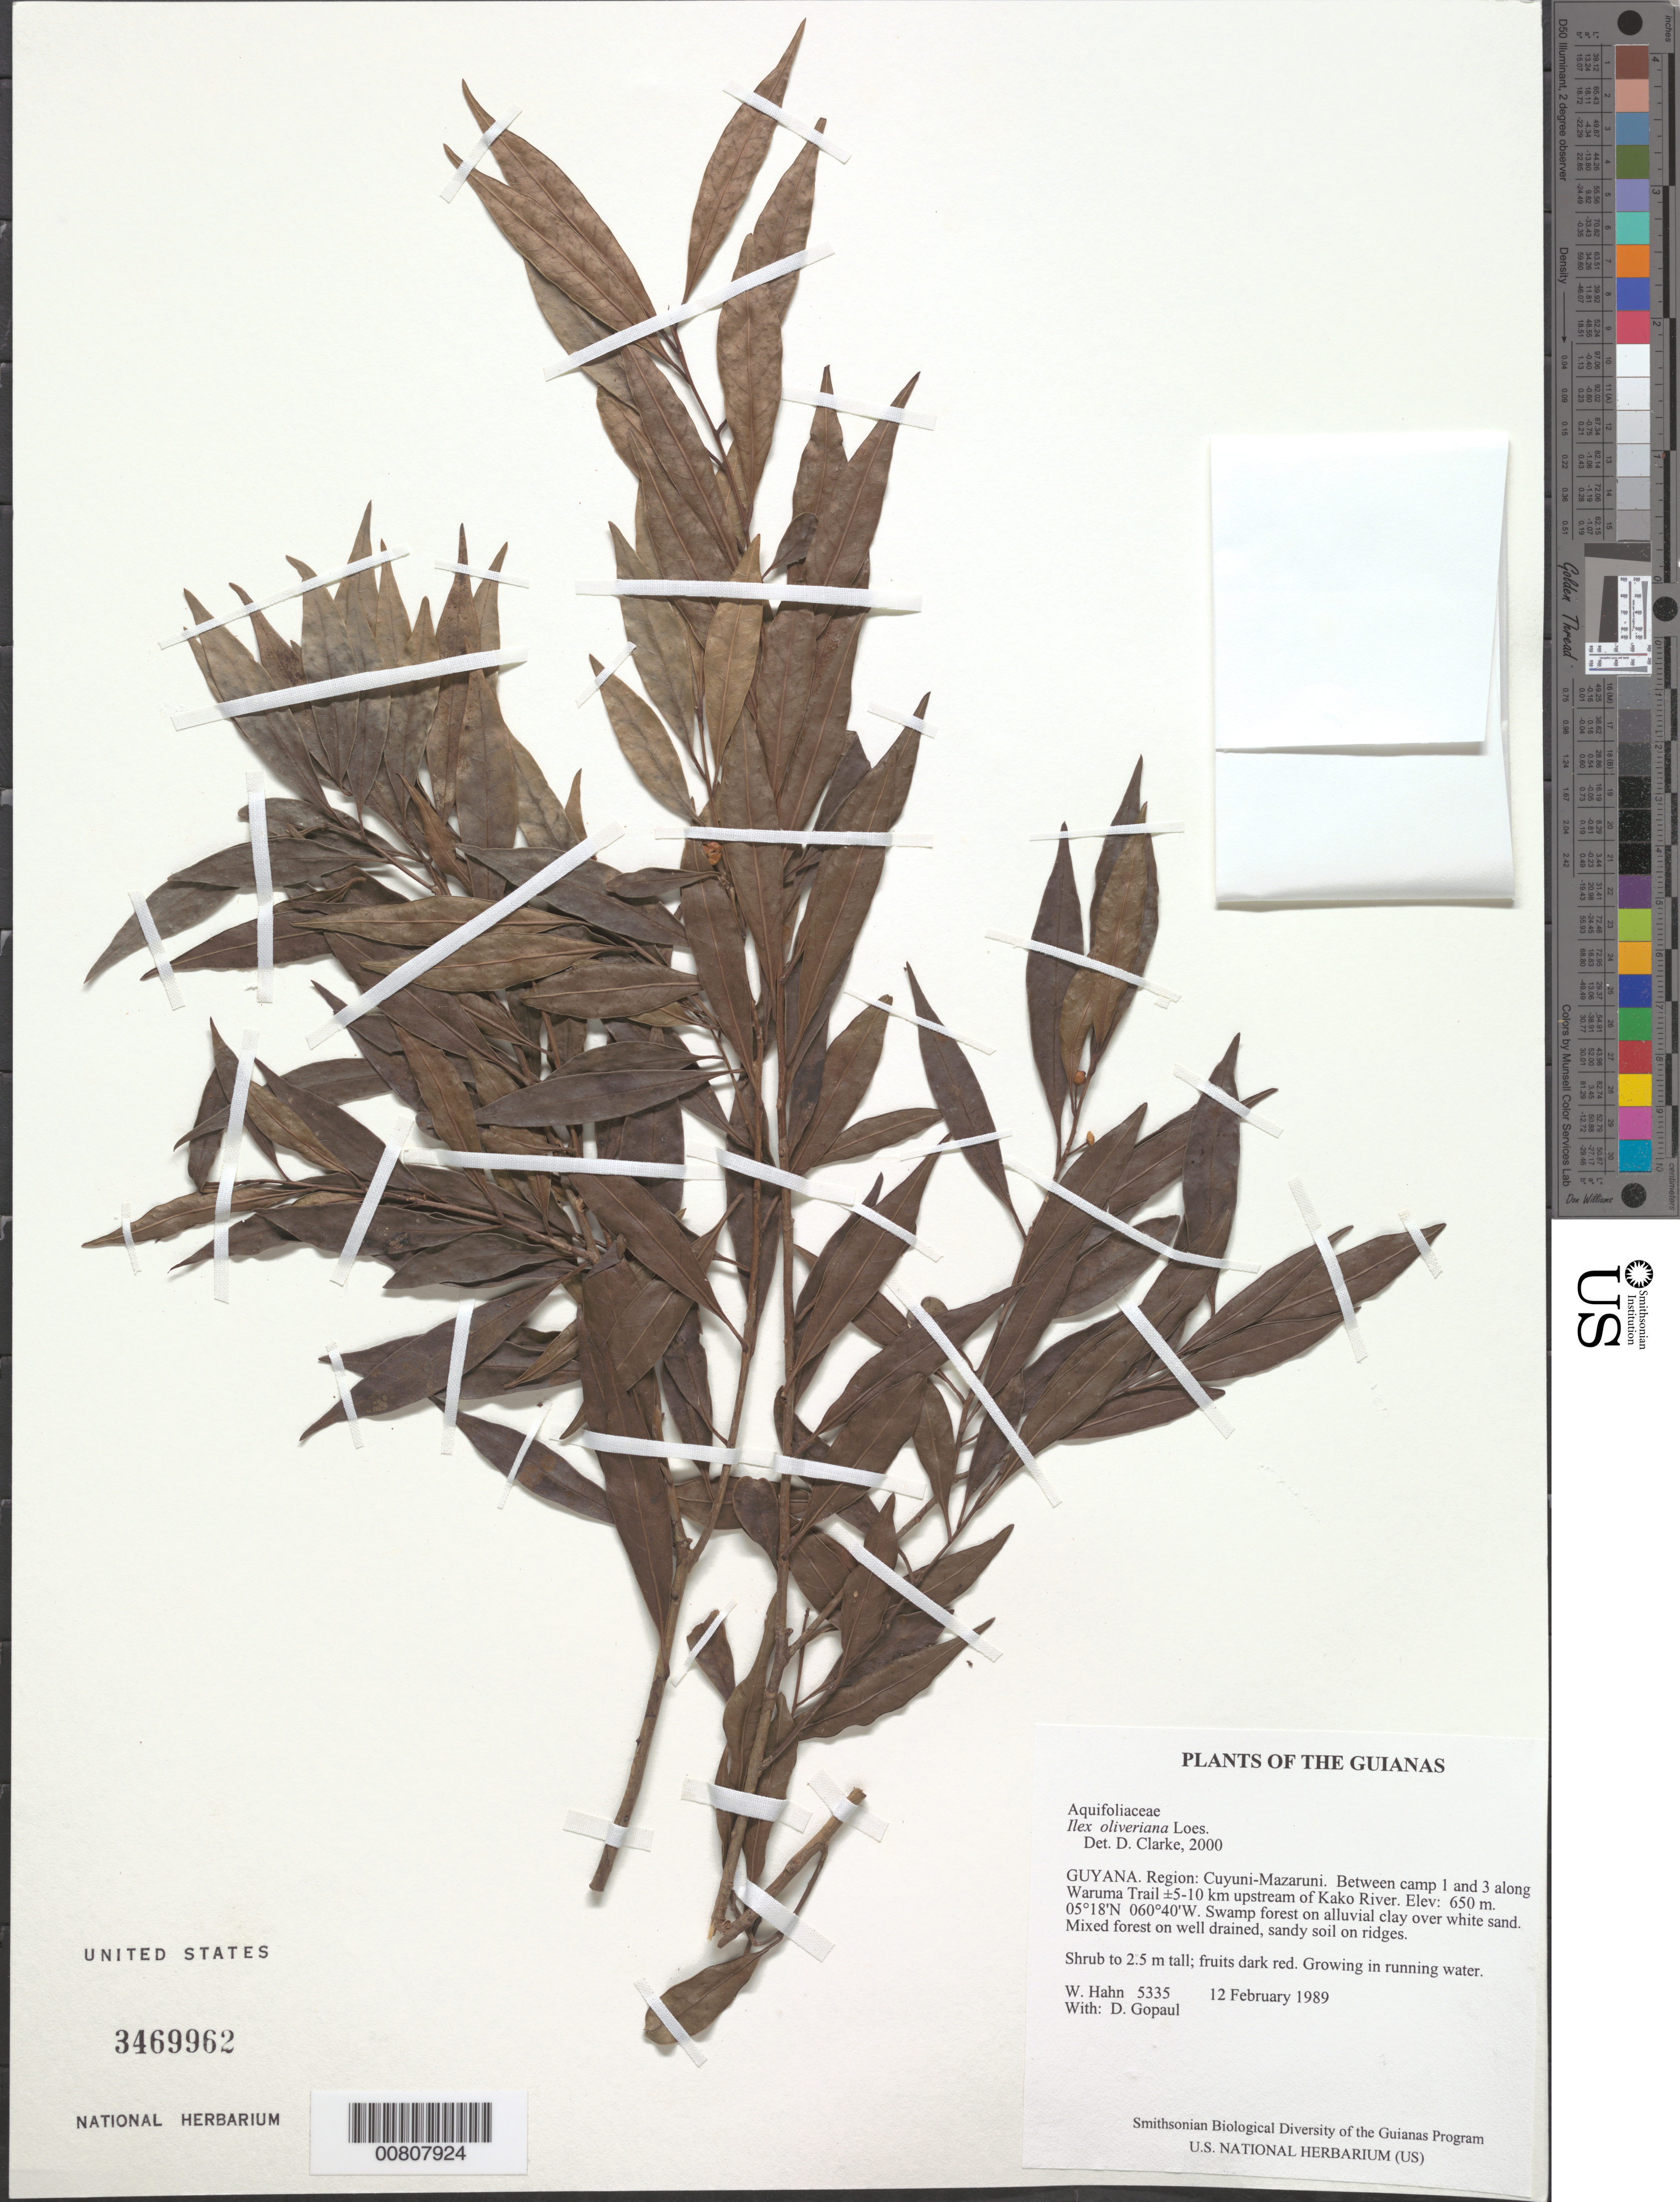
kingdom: Plantae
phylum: Tracheophyta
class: Magnoliopsida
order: Aquifoliales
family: Aquifoliaceae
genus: Ilex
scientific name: Ilex olivieriana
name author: Loes.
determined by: Clarke, H. D., University of North Carolina (Asheville)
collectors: W. Hahn & D. Gopaul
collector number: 5335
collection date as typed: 12 February 1989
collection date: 1989-02-12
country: Guyana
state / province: Cuyuni-Mazaruni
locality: Between camp 1 and 3 along Waruma Trail ±5-10 km upstream of Kako River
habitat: Swamp forest on alluvial clay over white sand. Mixed forest on well drained, sandy soil on ridges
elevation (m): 650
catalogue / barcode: US 3469962